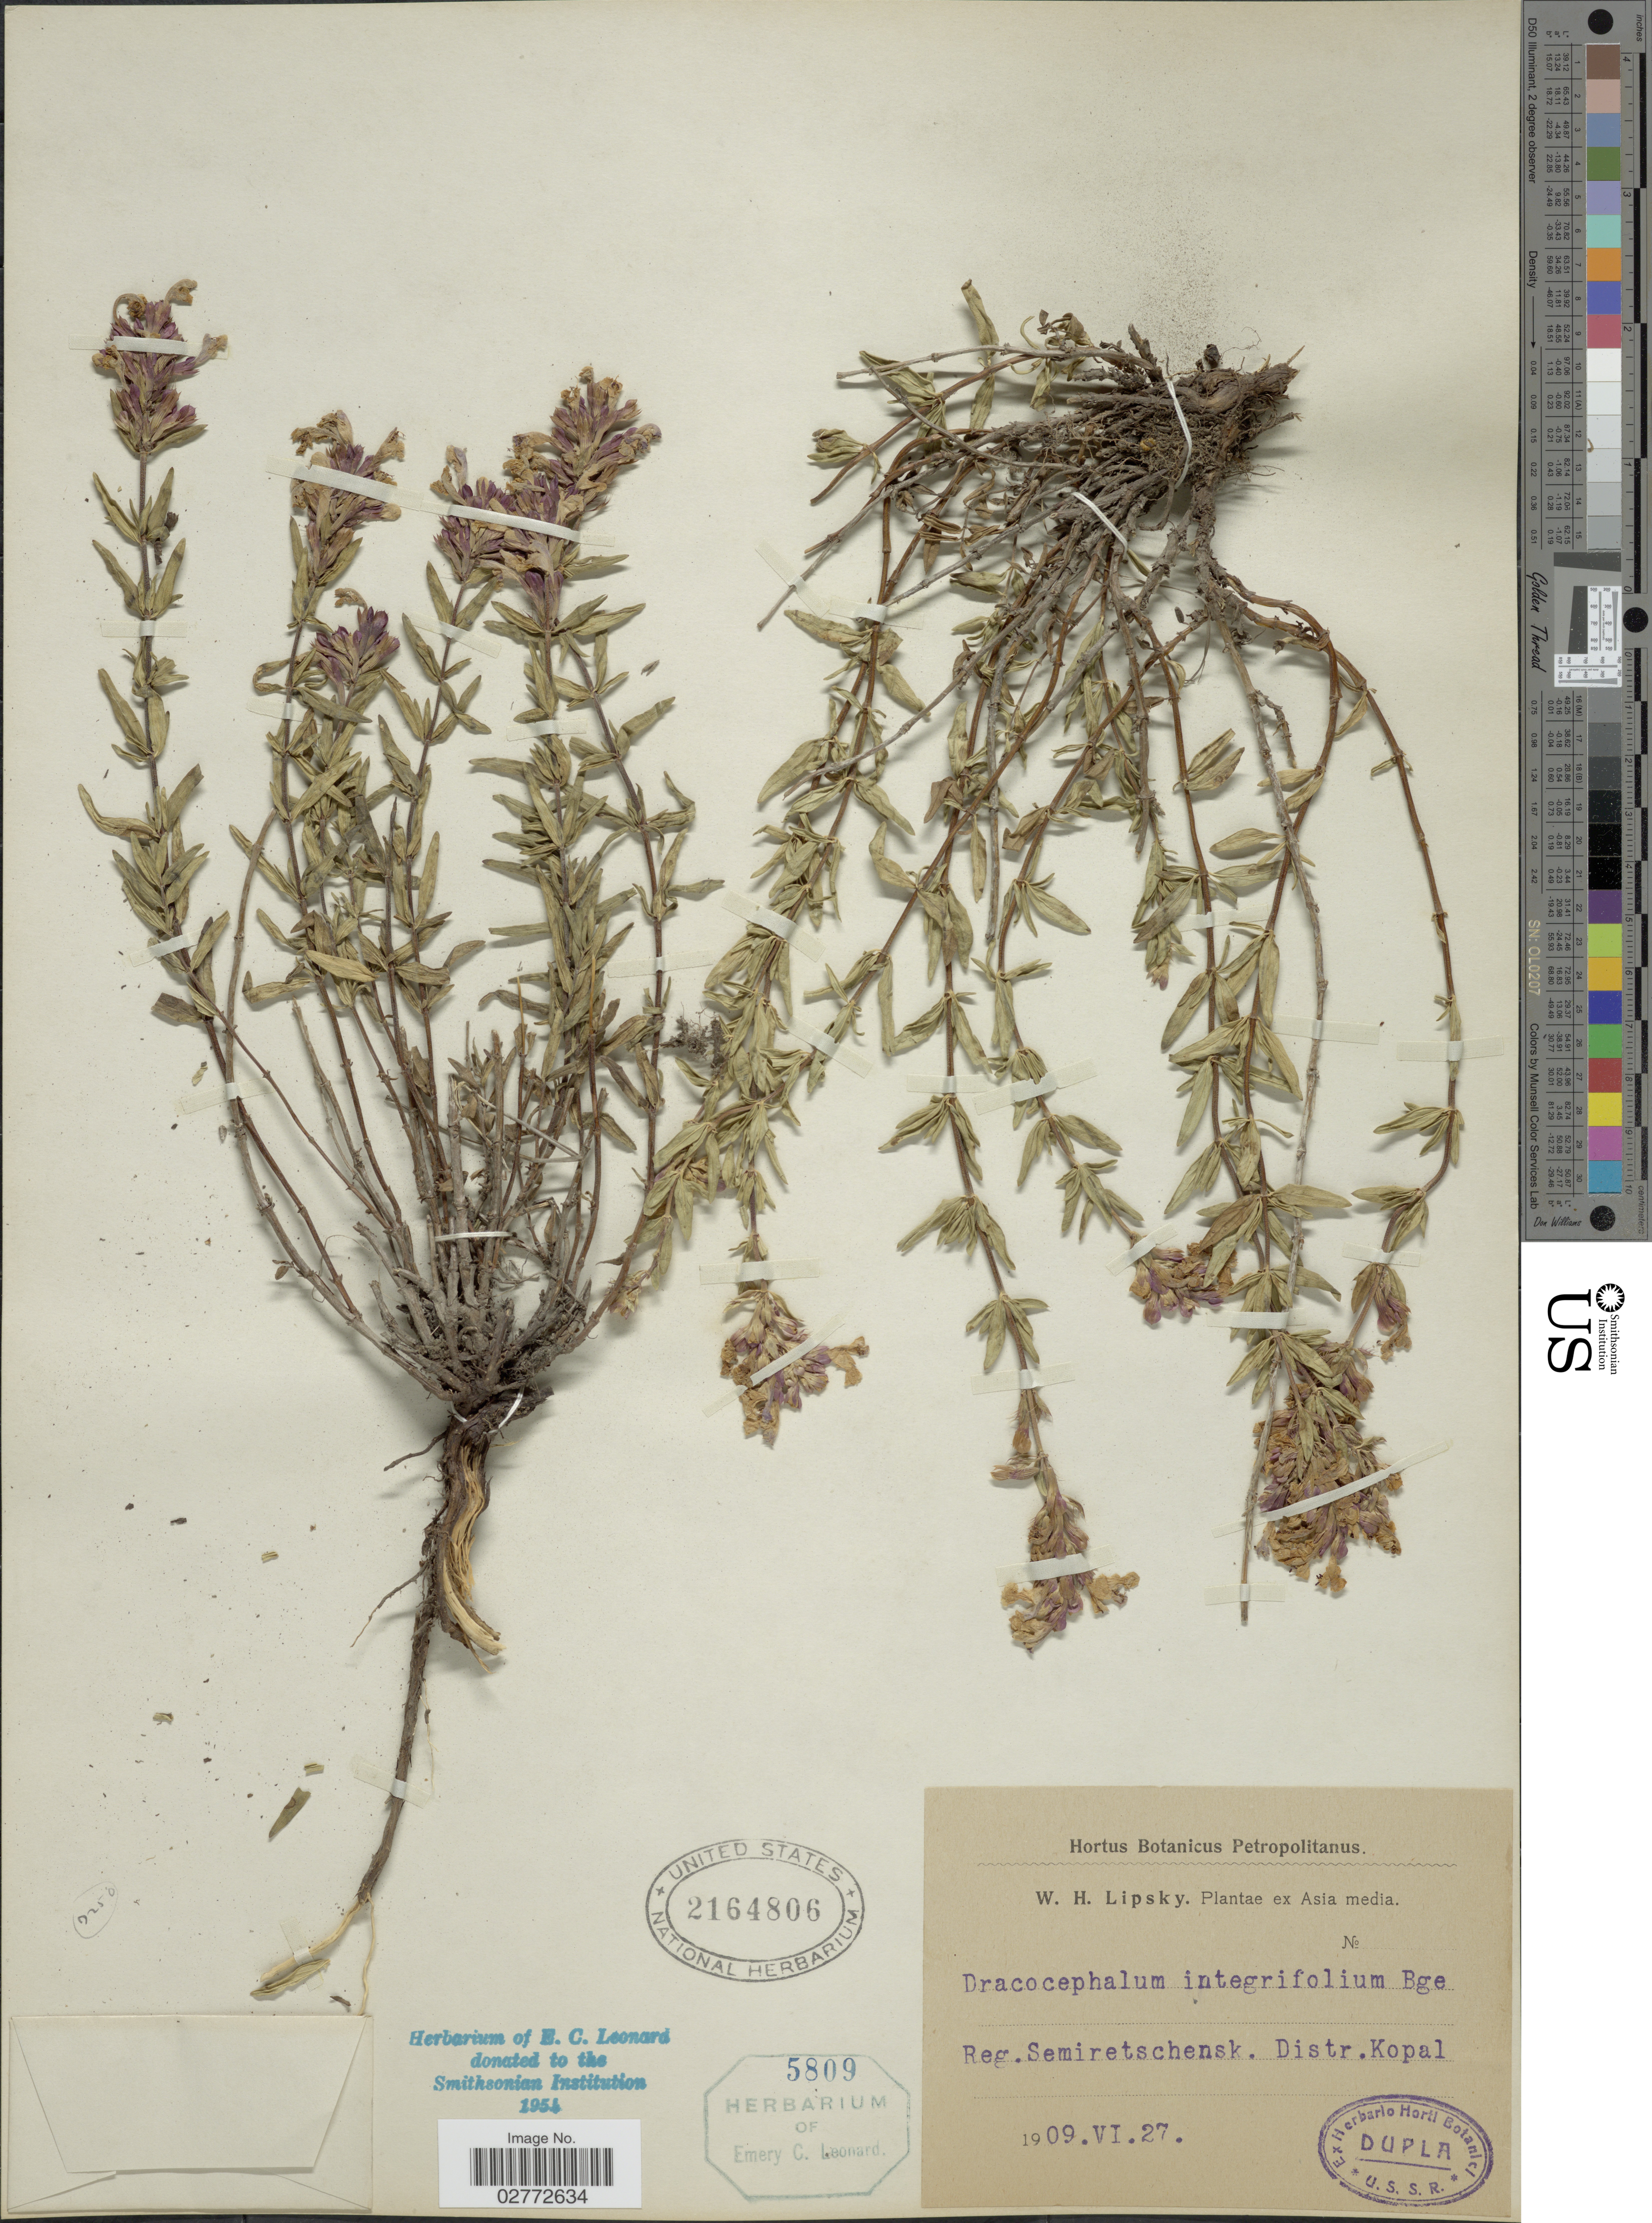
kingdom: Plantae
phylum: Tracheophyta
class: Magnoliopsida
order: Lamiales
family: Lamiaceae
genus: Dracocephalum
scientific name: Dracocephalum integrifolium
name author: Bunge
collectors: W. Lipsky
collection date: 1909-06-27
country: Kazakhstan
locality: Ex Asia media. Reg. Semiretschensk. Distr. Kopal.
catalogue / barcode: US 2164806